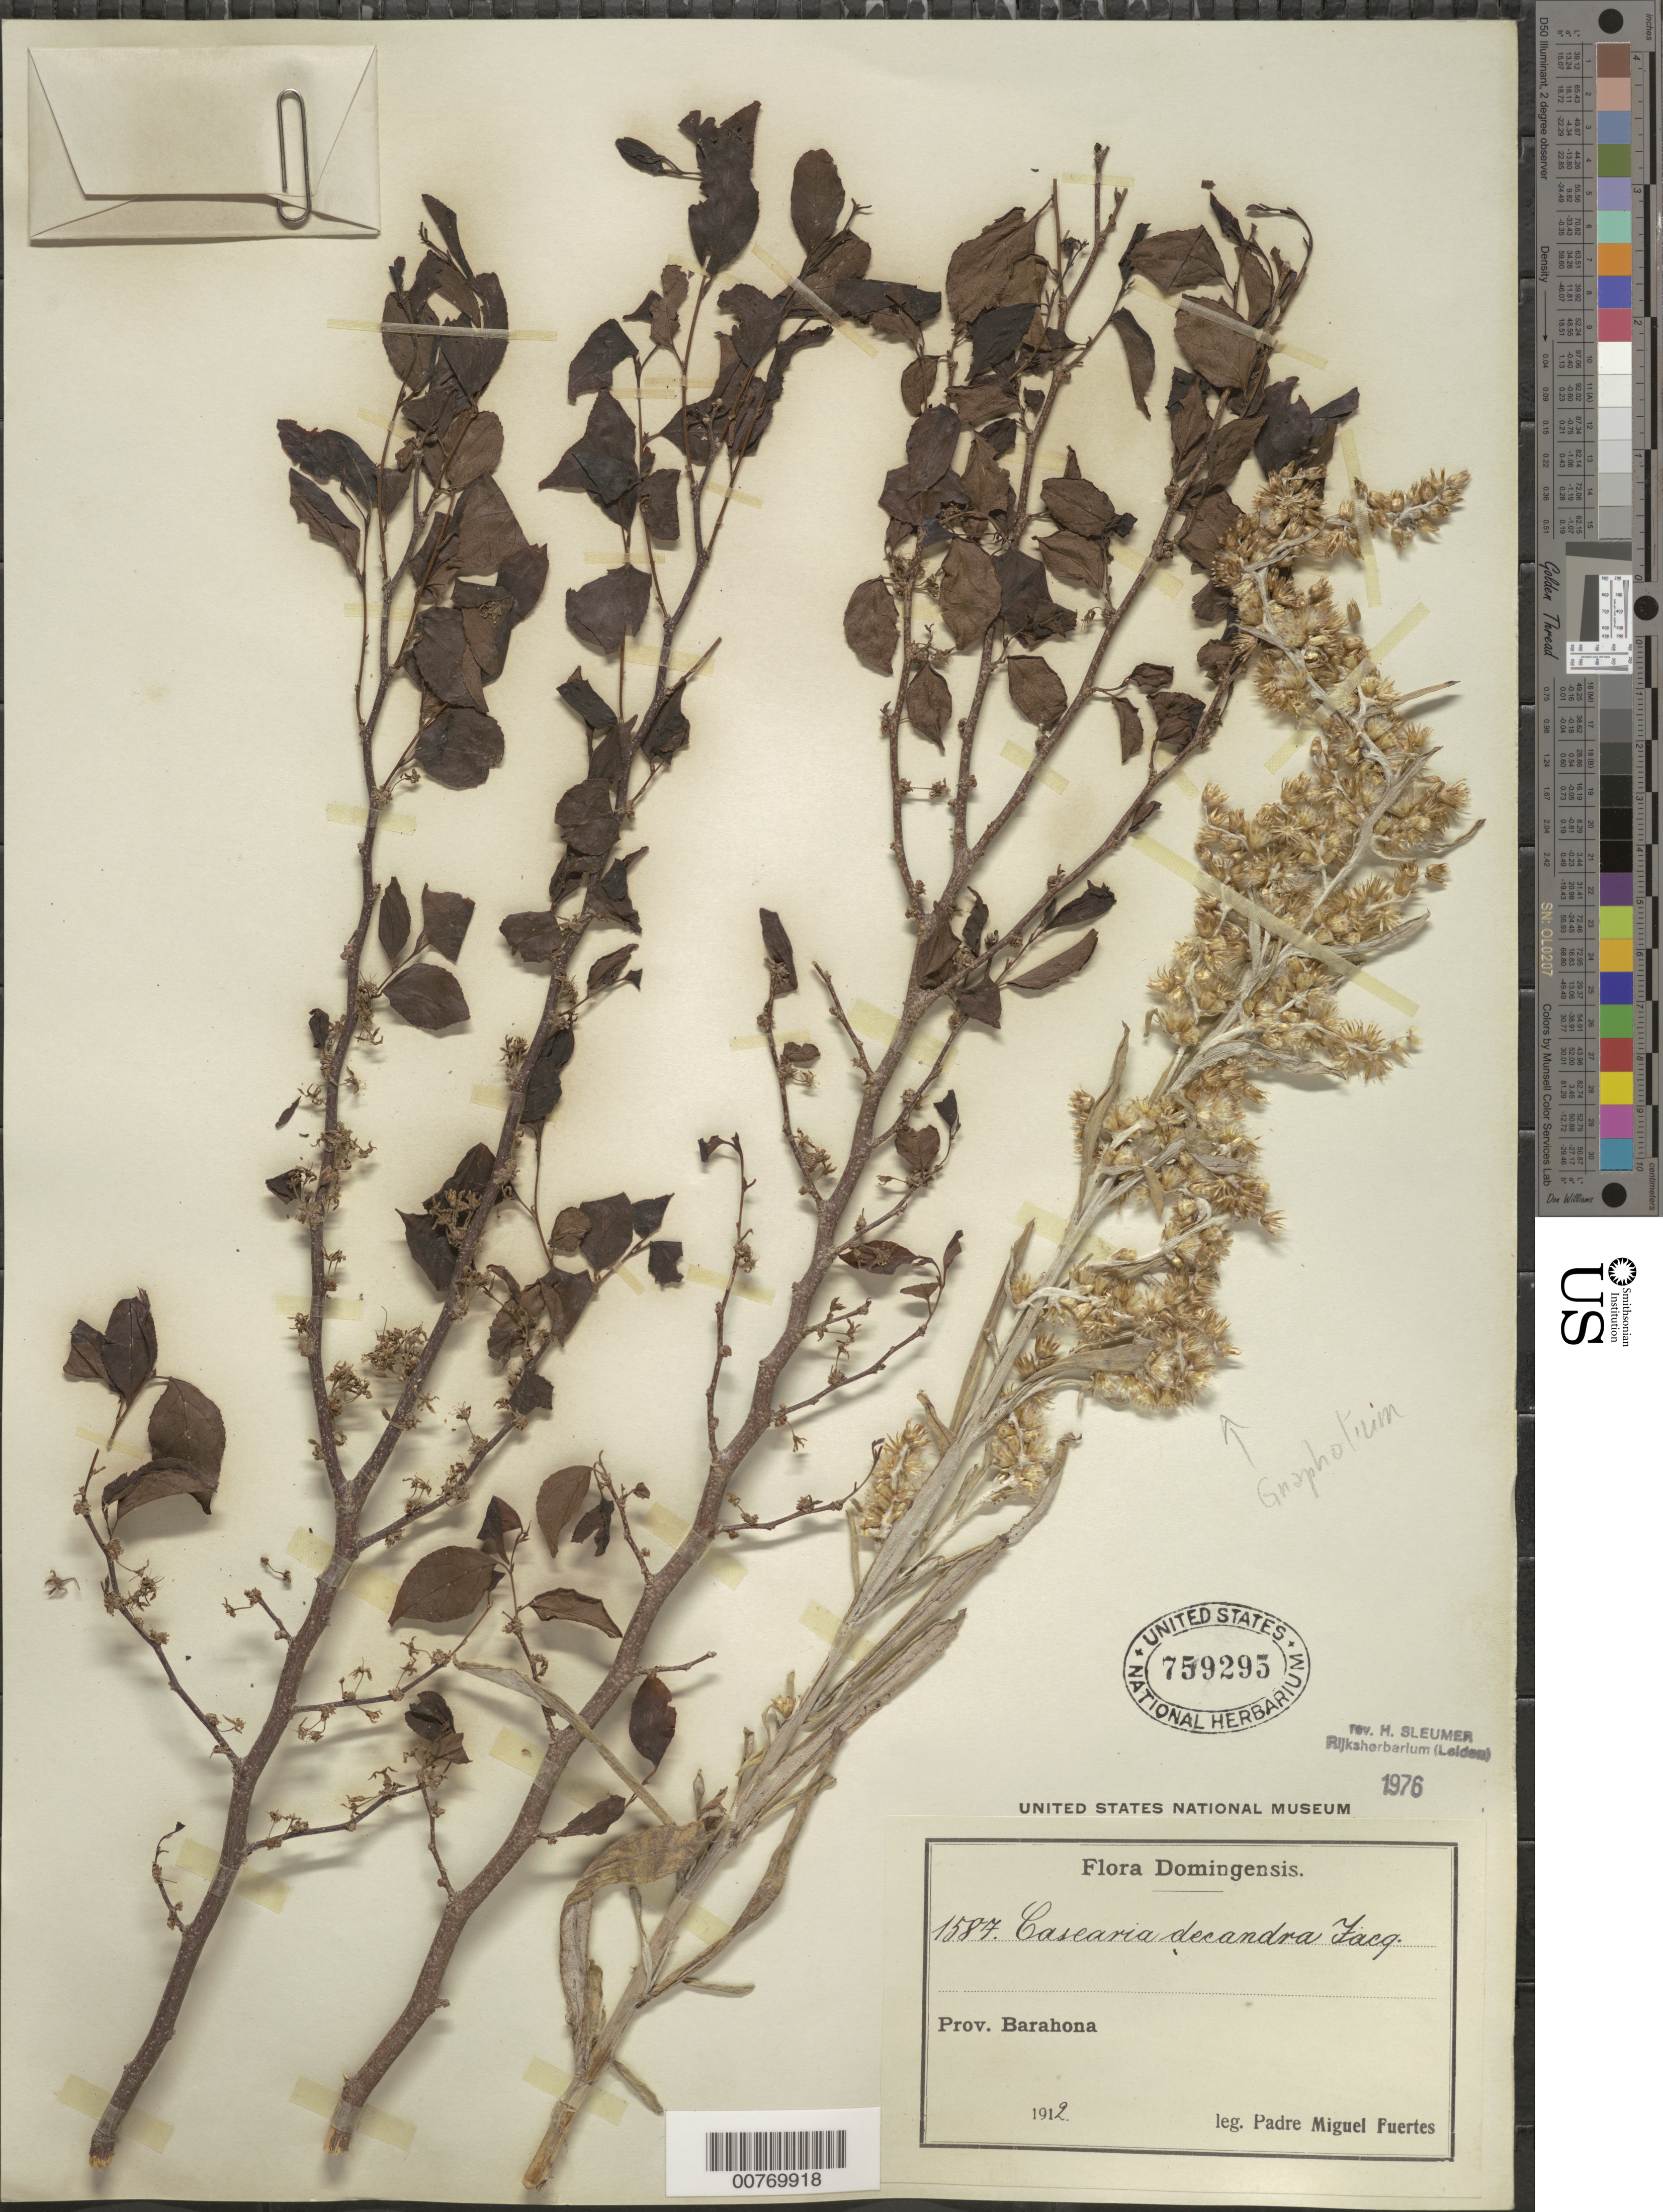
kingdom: Plantae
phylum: Tracheophyta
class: Magnoliopsida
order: Malpighiales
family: Salicaceae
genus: Casearia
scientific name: Casearia decandra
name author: Jacq.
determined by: Sleumer, H. O.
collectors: M. D. Fuertes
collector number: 1587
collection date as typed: Mar 1922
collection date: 1922-03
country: Dominican Republic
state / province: Barahona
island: Hispaniola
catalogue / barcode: US 759295